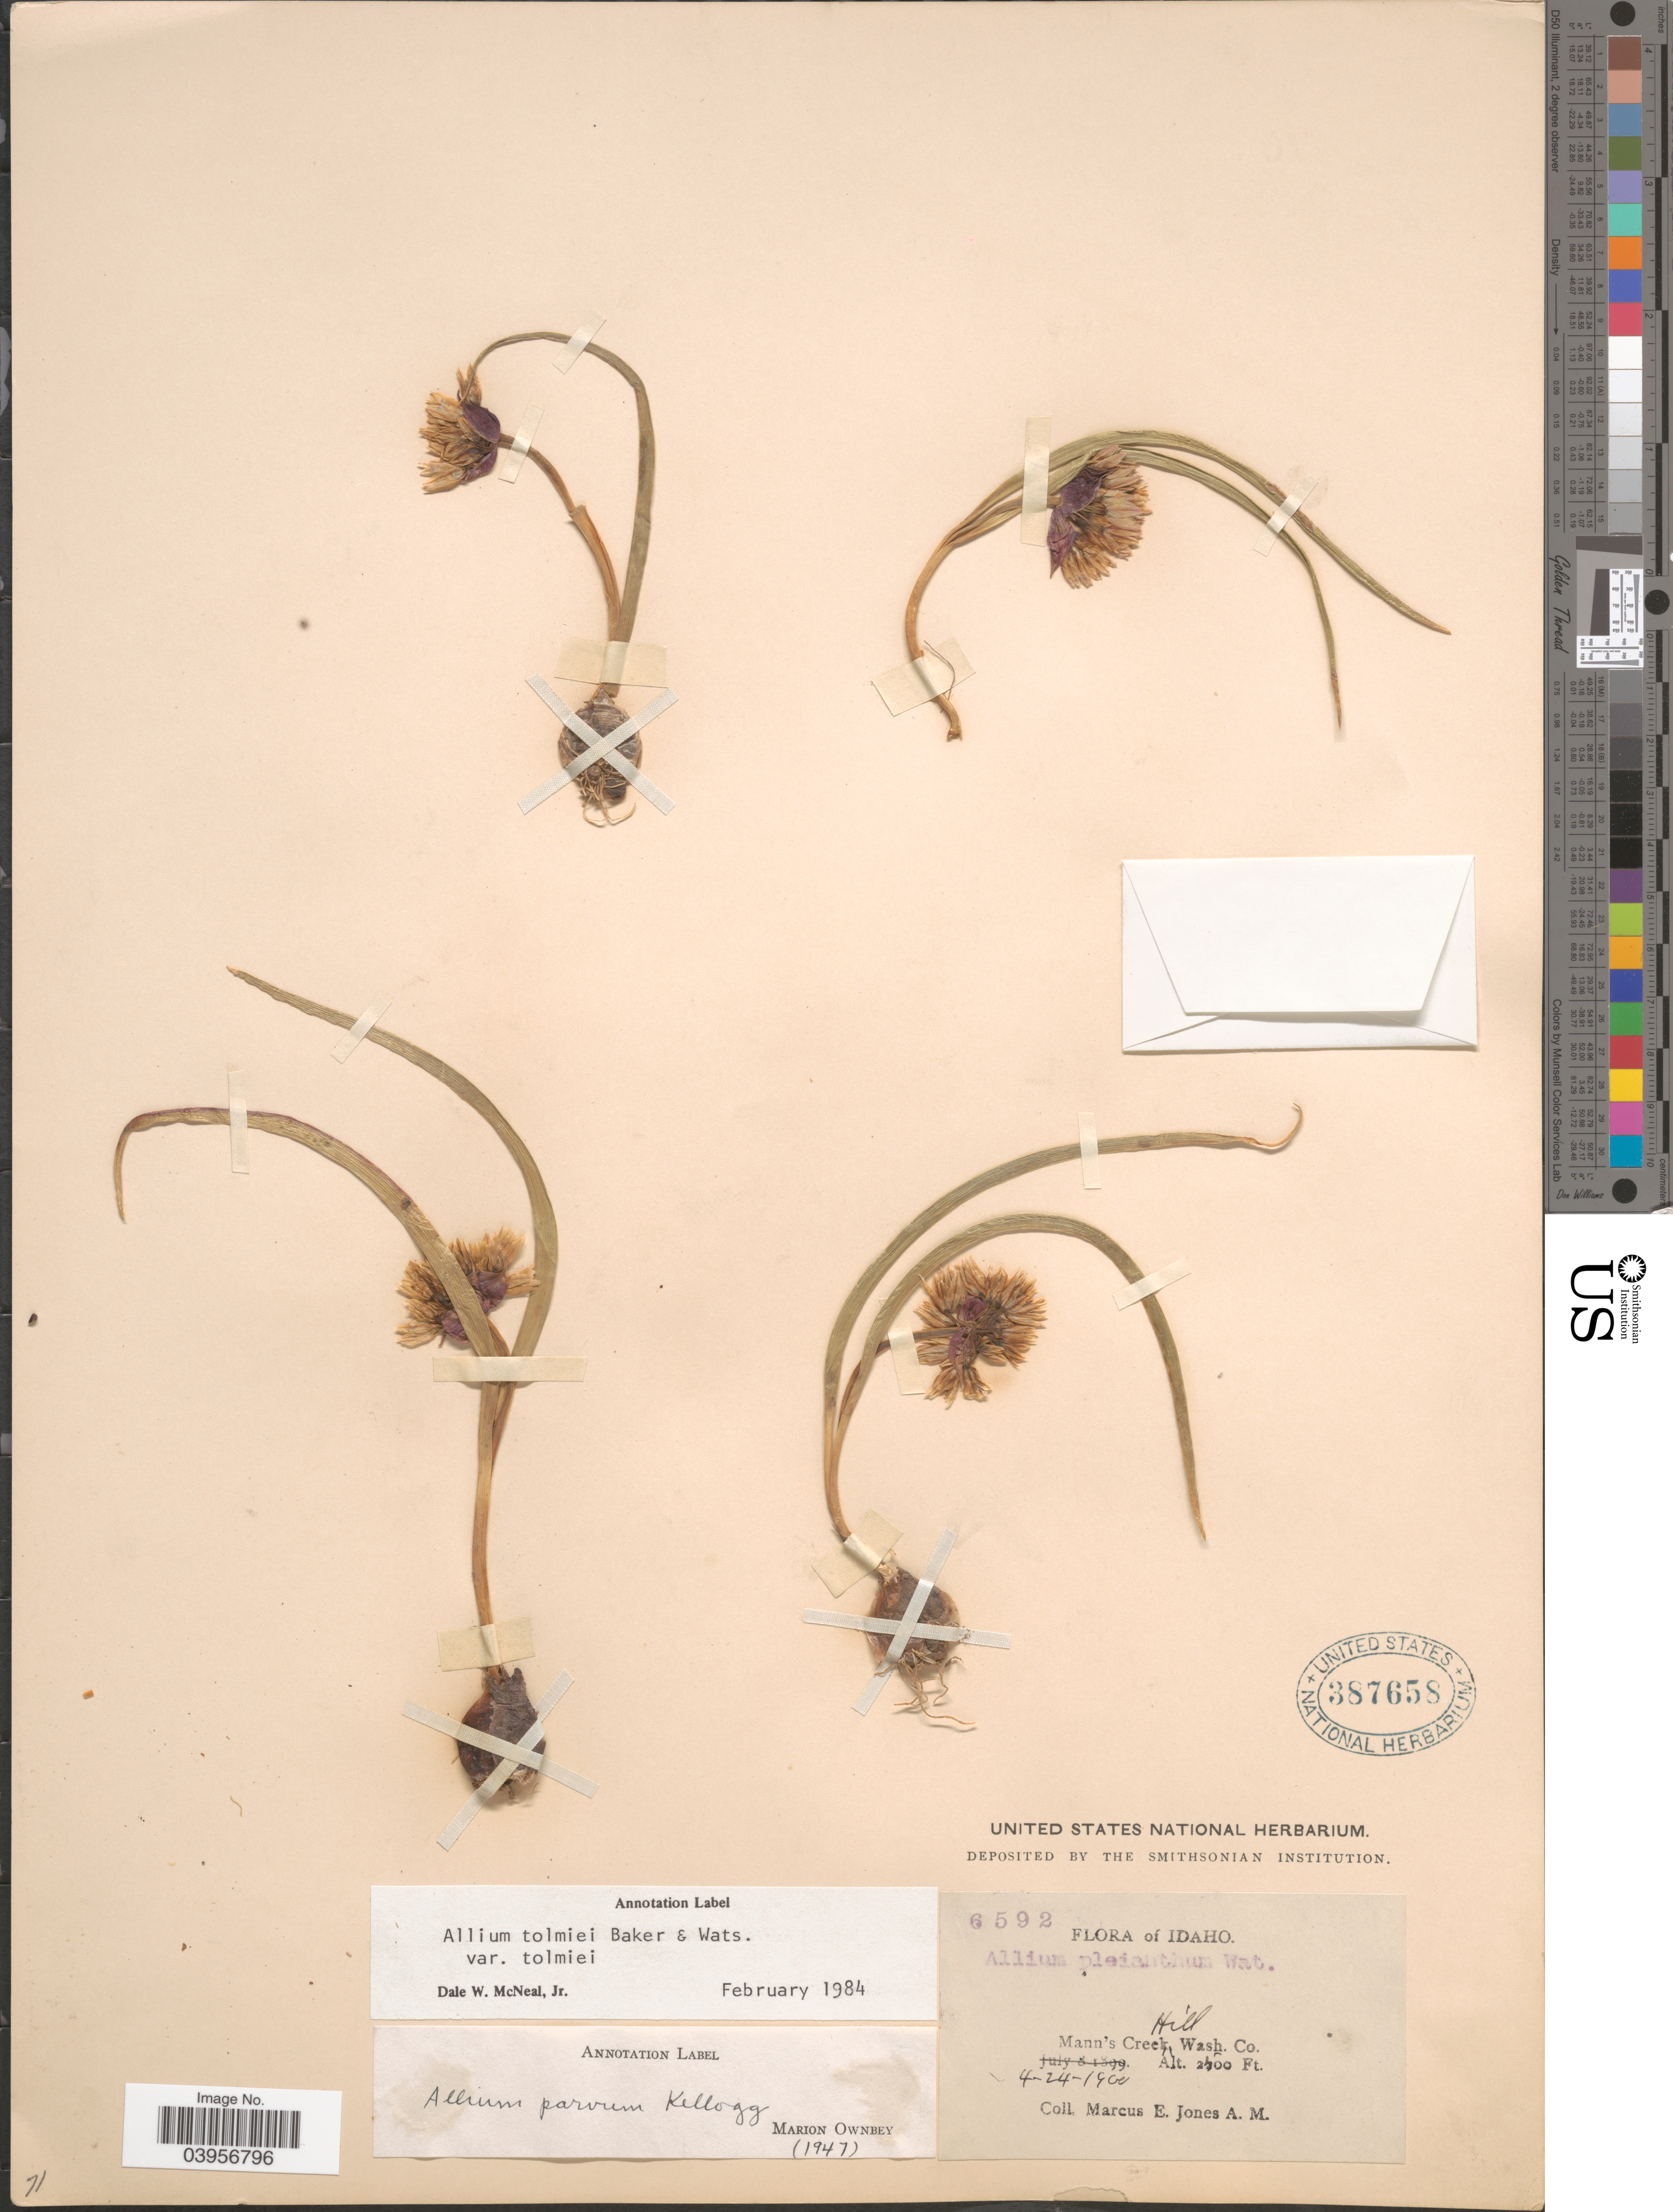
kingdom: Plantae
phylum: Tracheophyta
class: Liliopsida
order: Asparagales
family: Amaryllidaceae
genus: Allium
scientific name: Allium tolmiei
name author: Baker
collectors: M. E. Jones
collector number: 6592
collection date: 1900-04-24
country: United States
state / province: Idaho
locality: Mann's Creek, Wash. Co.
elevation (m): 762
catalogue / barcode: US 387658